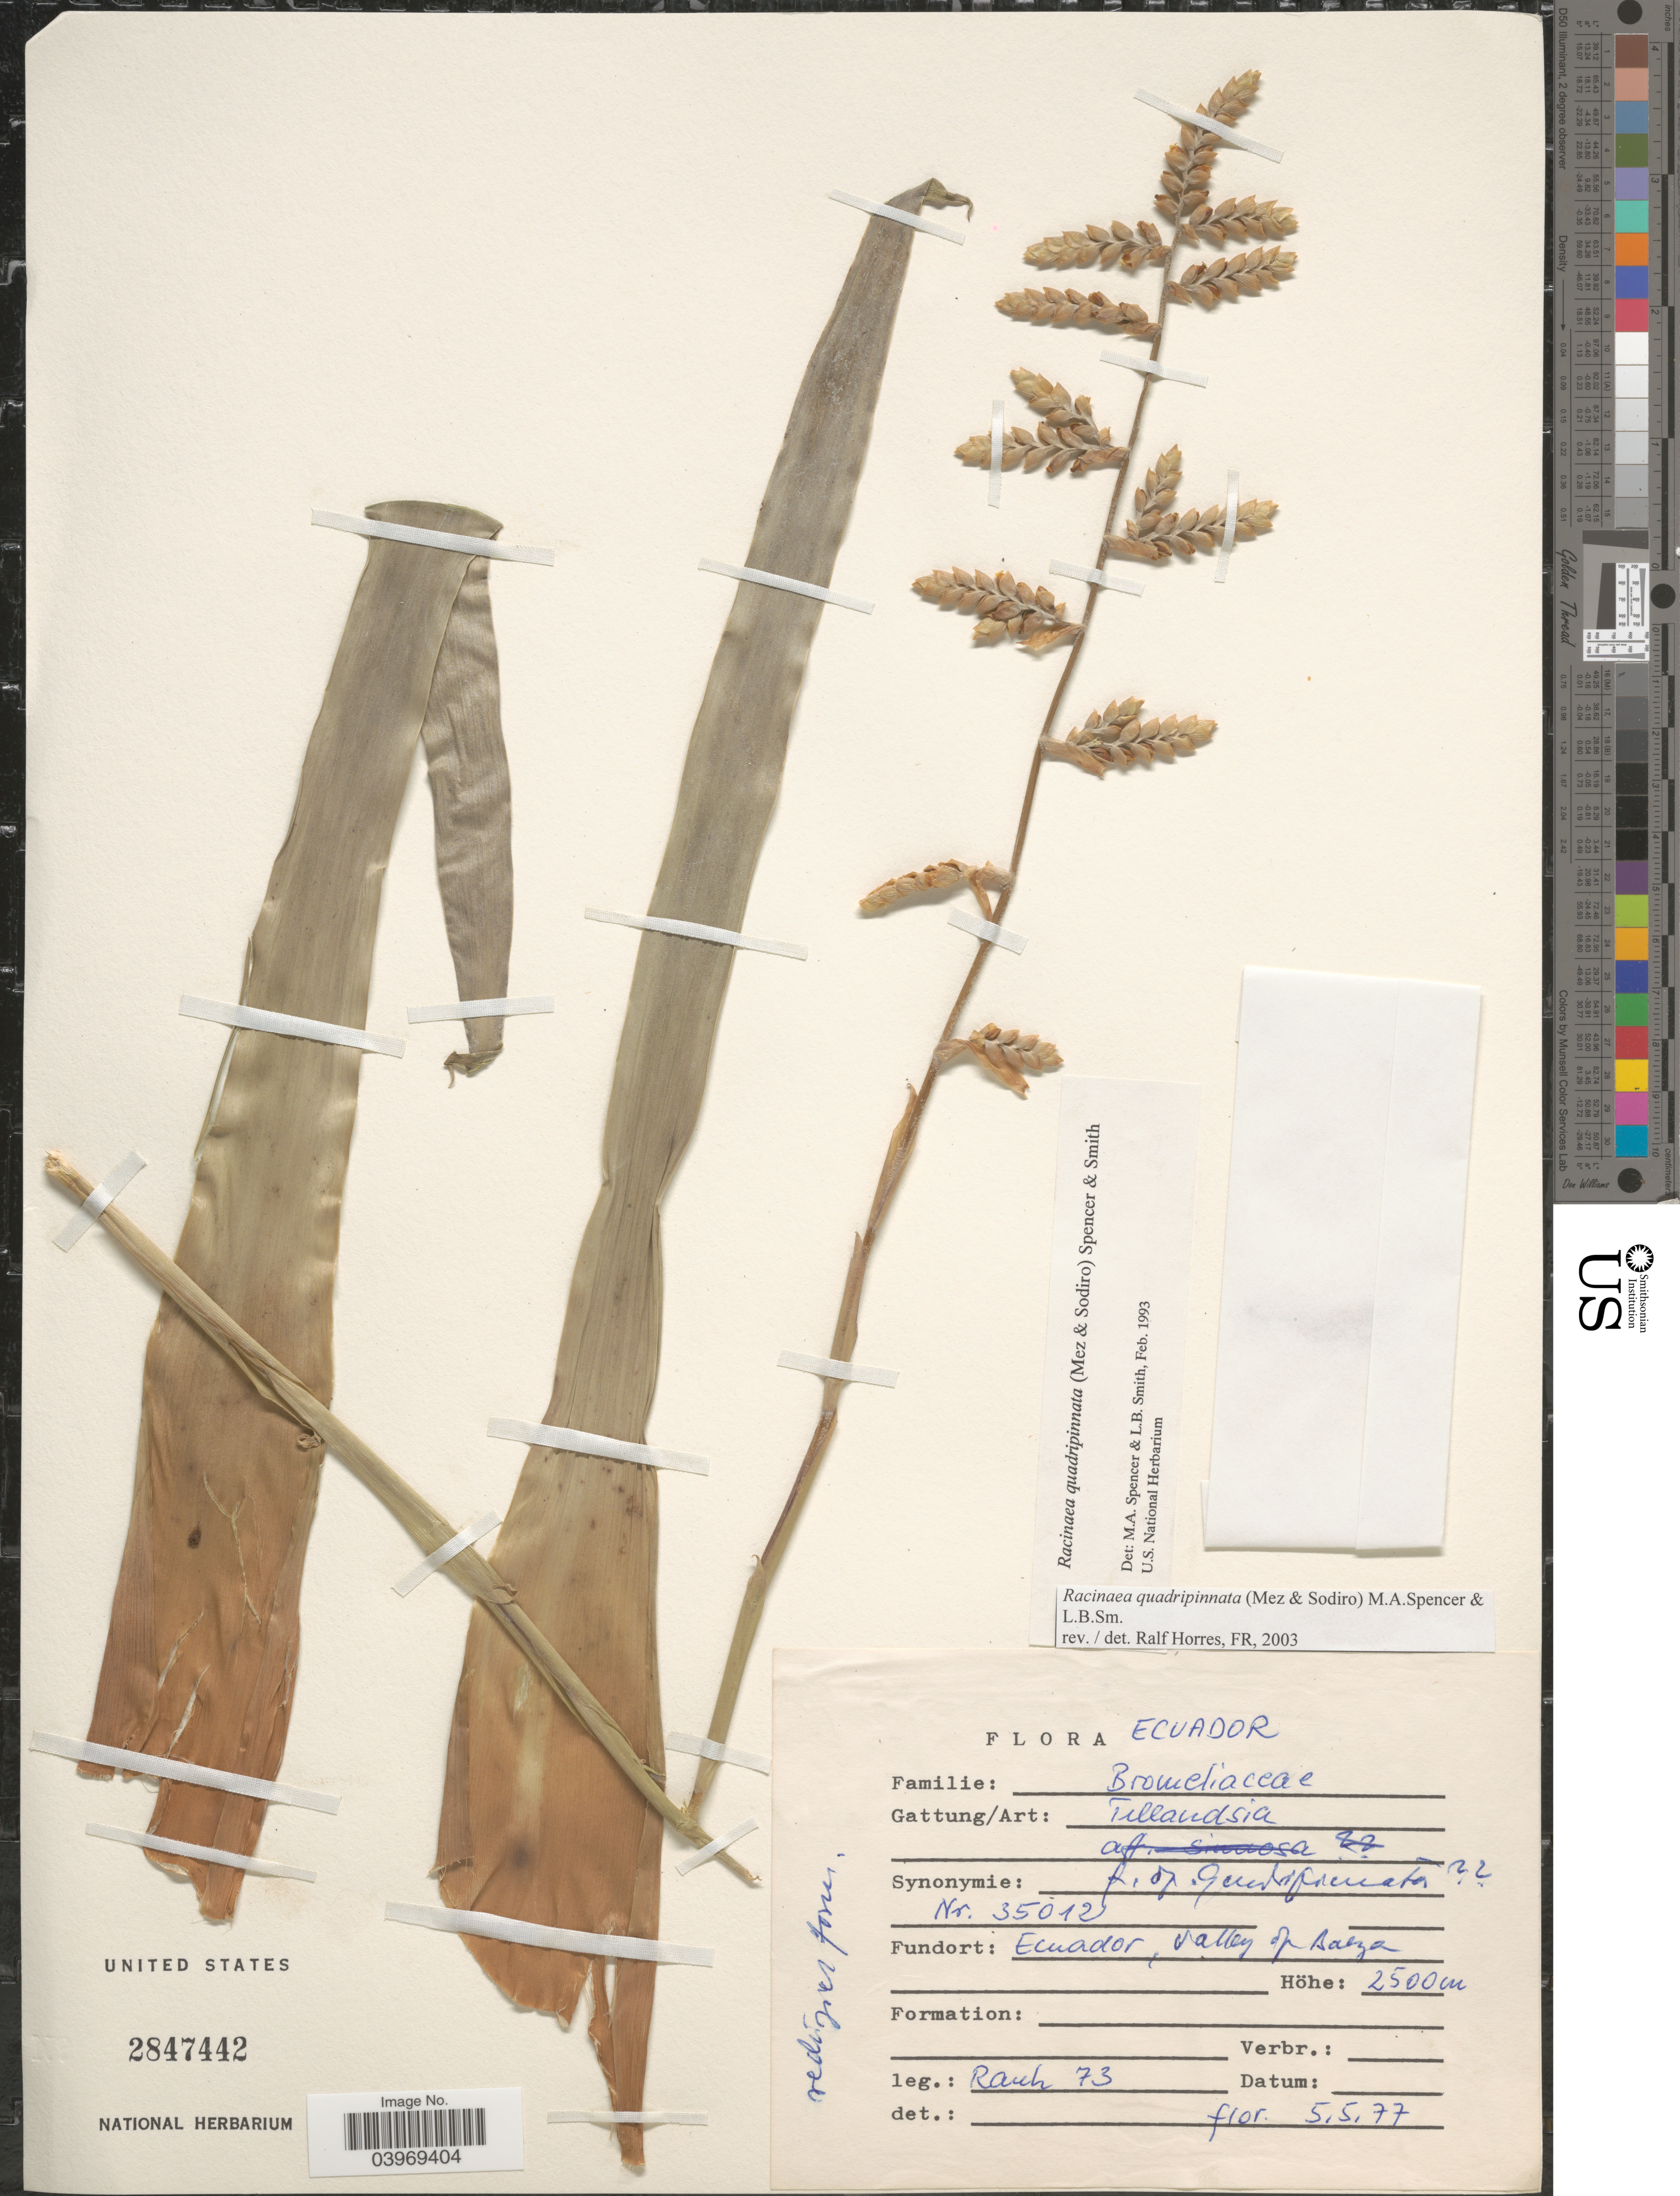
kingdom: Plantae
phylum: Tracheophyta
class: Liliopsida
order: Poales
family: Bromeliaceae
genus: Racinaea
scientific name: Racinaea quadripinnata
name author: (Mez & Sodiro) M.A. Spencer & L.B. Sm.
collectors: -. Rauh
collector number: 73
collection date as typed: Transcribed d/m/y: 5/5/77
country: Ecuador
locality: Valley of Balza.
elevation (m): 2500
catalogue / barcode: US 2847442